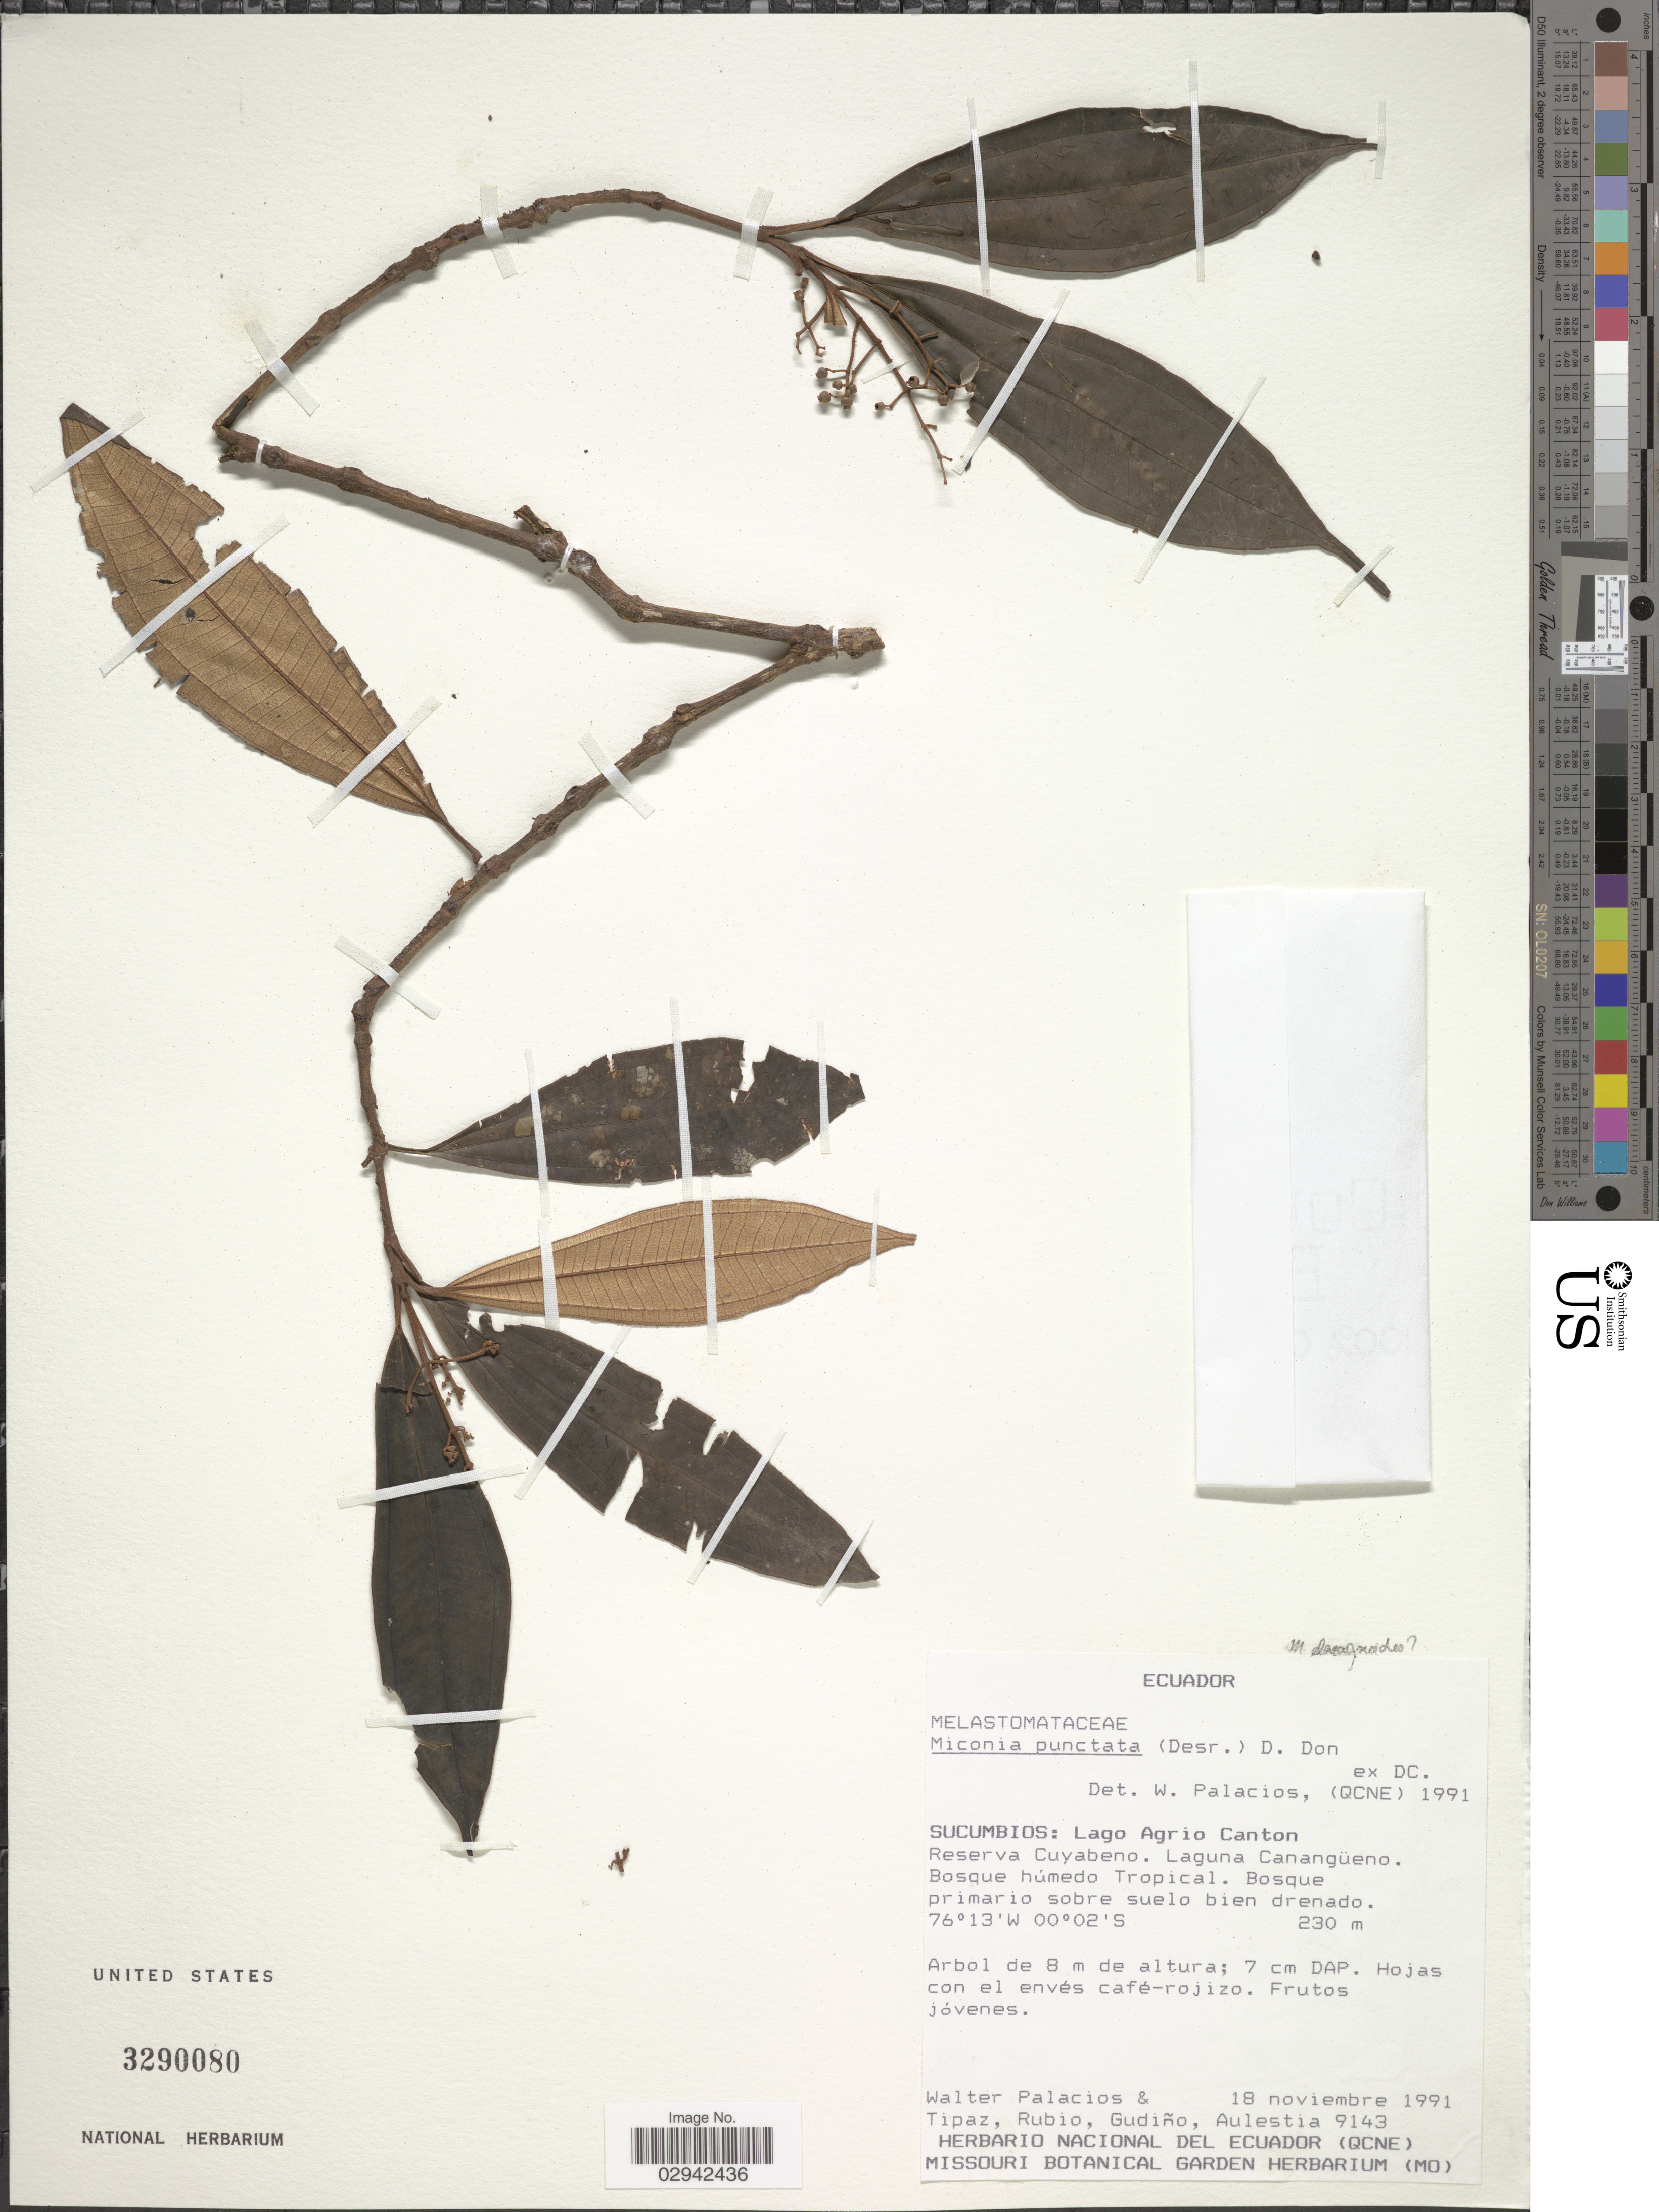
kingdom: Plantae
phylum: Tracheophyta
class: Magnoliopsida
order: Myrtales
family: Melastomataceae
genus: Miconia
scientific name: Miconia punctata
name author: (Desr.) D. Don ex DC.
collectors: W. Palacios, -. Tipaz, -. Rubio, -. Gudiño & -. Aulestia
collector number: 9143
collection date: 1991-11-18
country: Ecuador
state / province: Sucumbíos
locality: Lago Agrio Canton, Reserva Cuyabeno, Laguna Canangüeno.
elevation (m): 230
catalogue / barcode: US 3290080